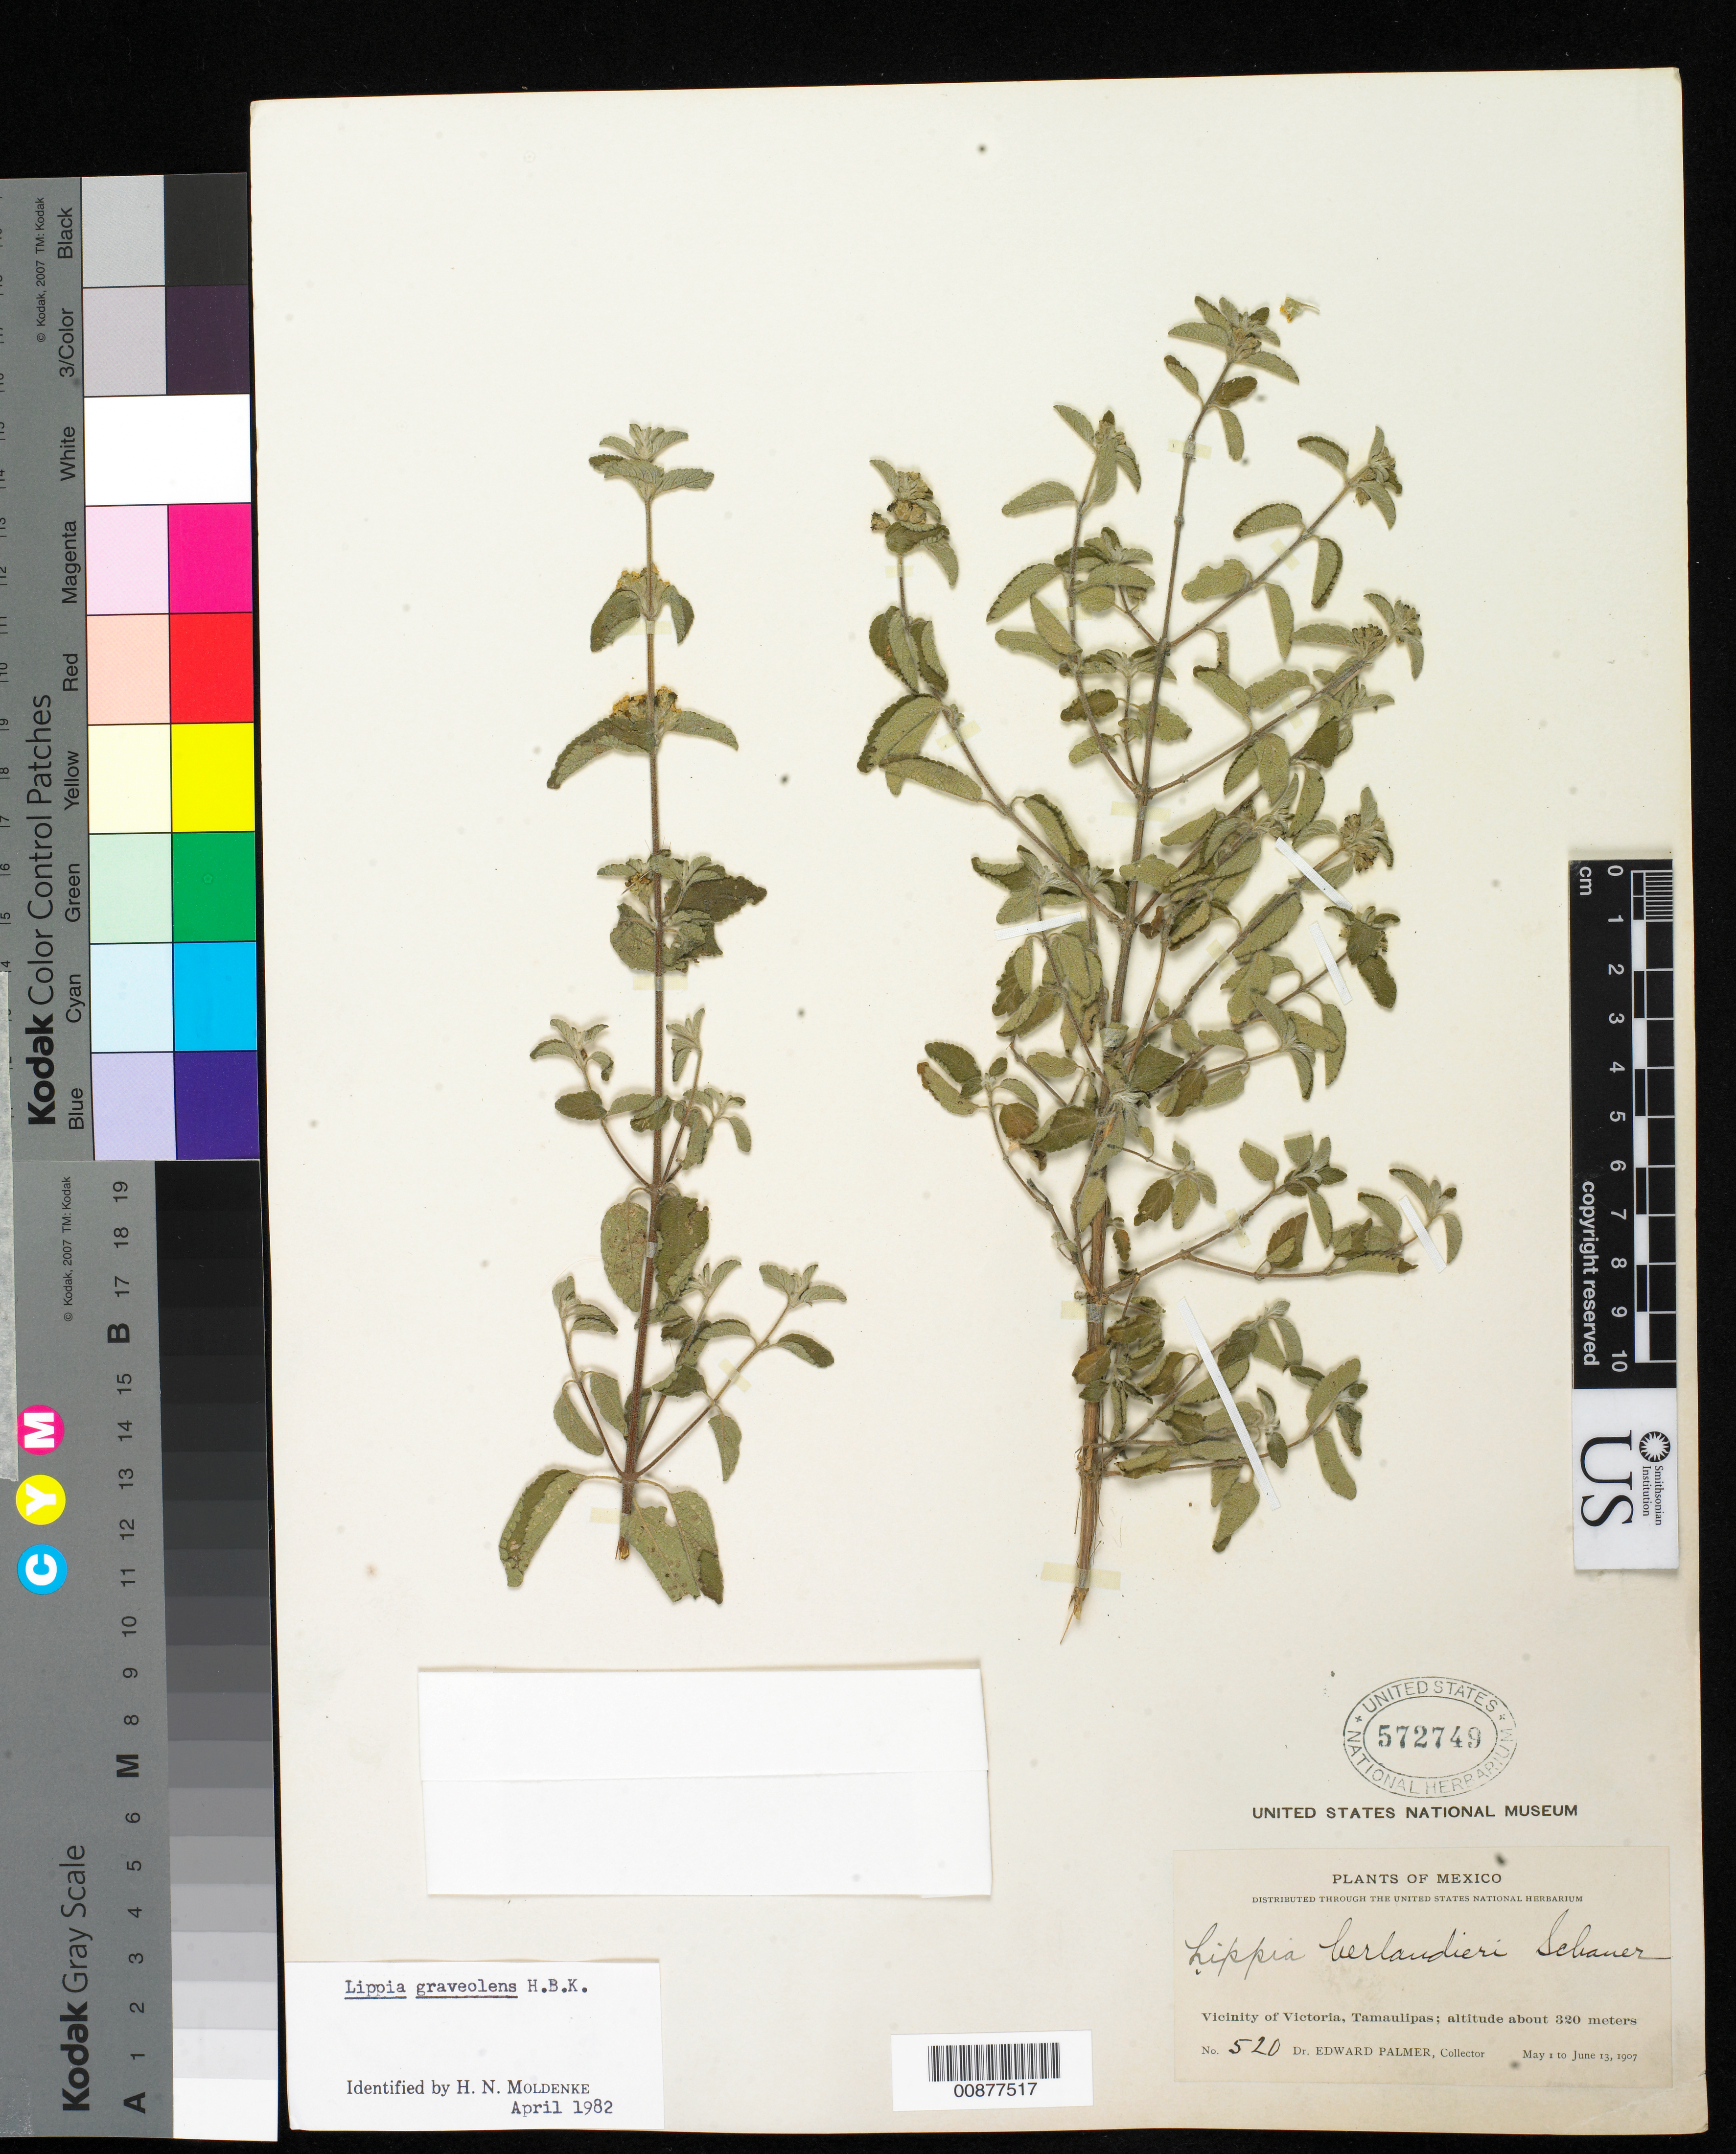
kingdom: Plantae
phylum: Tracheophyta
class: Magnoliopsida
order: Lamiales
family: Verbenaceae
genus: Lippia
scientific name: Lippia graveolens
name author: Kunth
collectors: E. Palmer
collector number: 520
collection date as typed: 01 May 1907 to 13 Jun 1907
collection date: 1907-05-01/1907-06-13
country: Mexico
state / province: Tamaulipas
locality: Vicinity of Victoria.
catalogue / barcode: US 572749